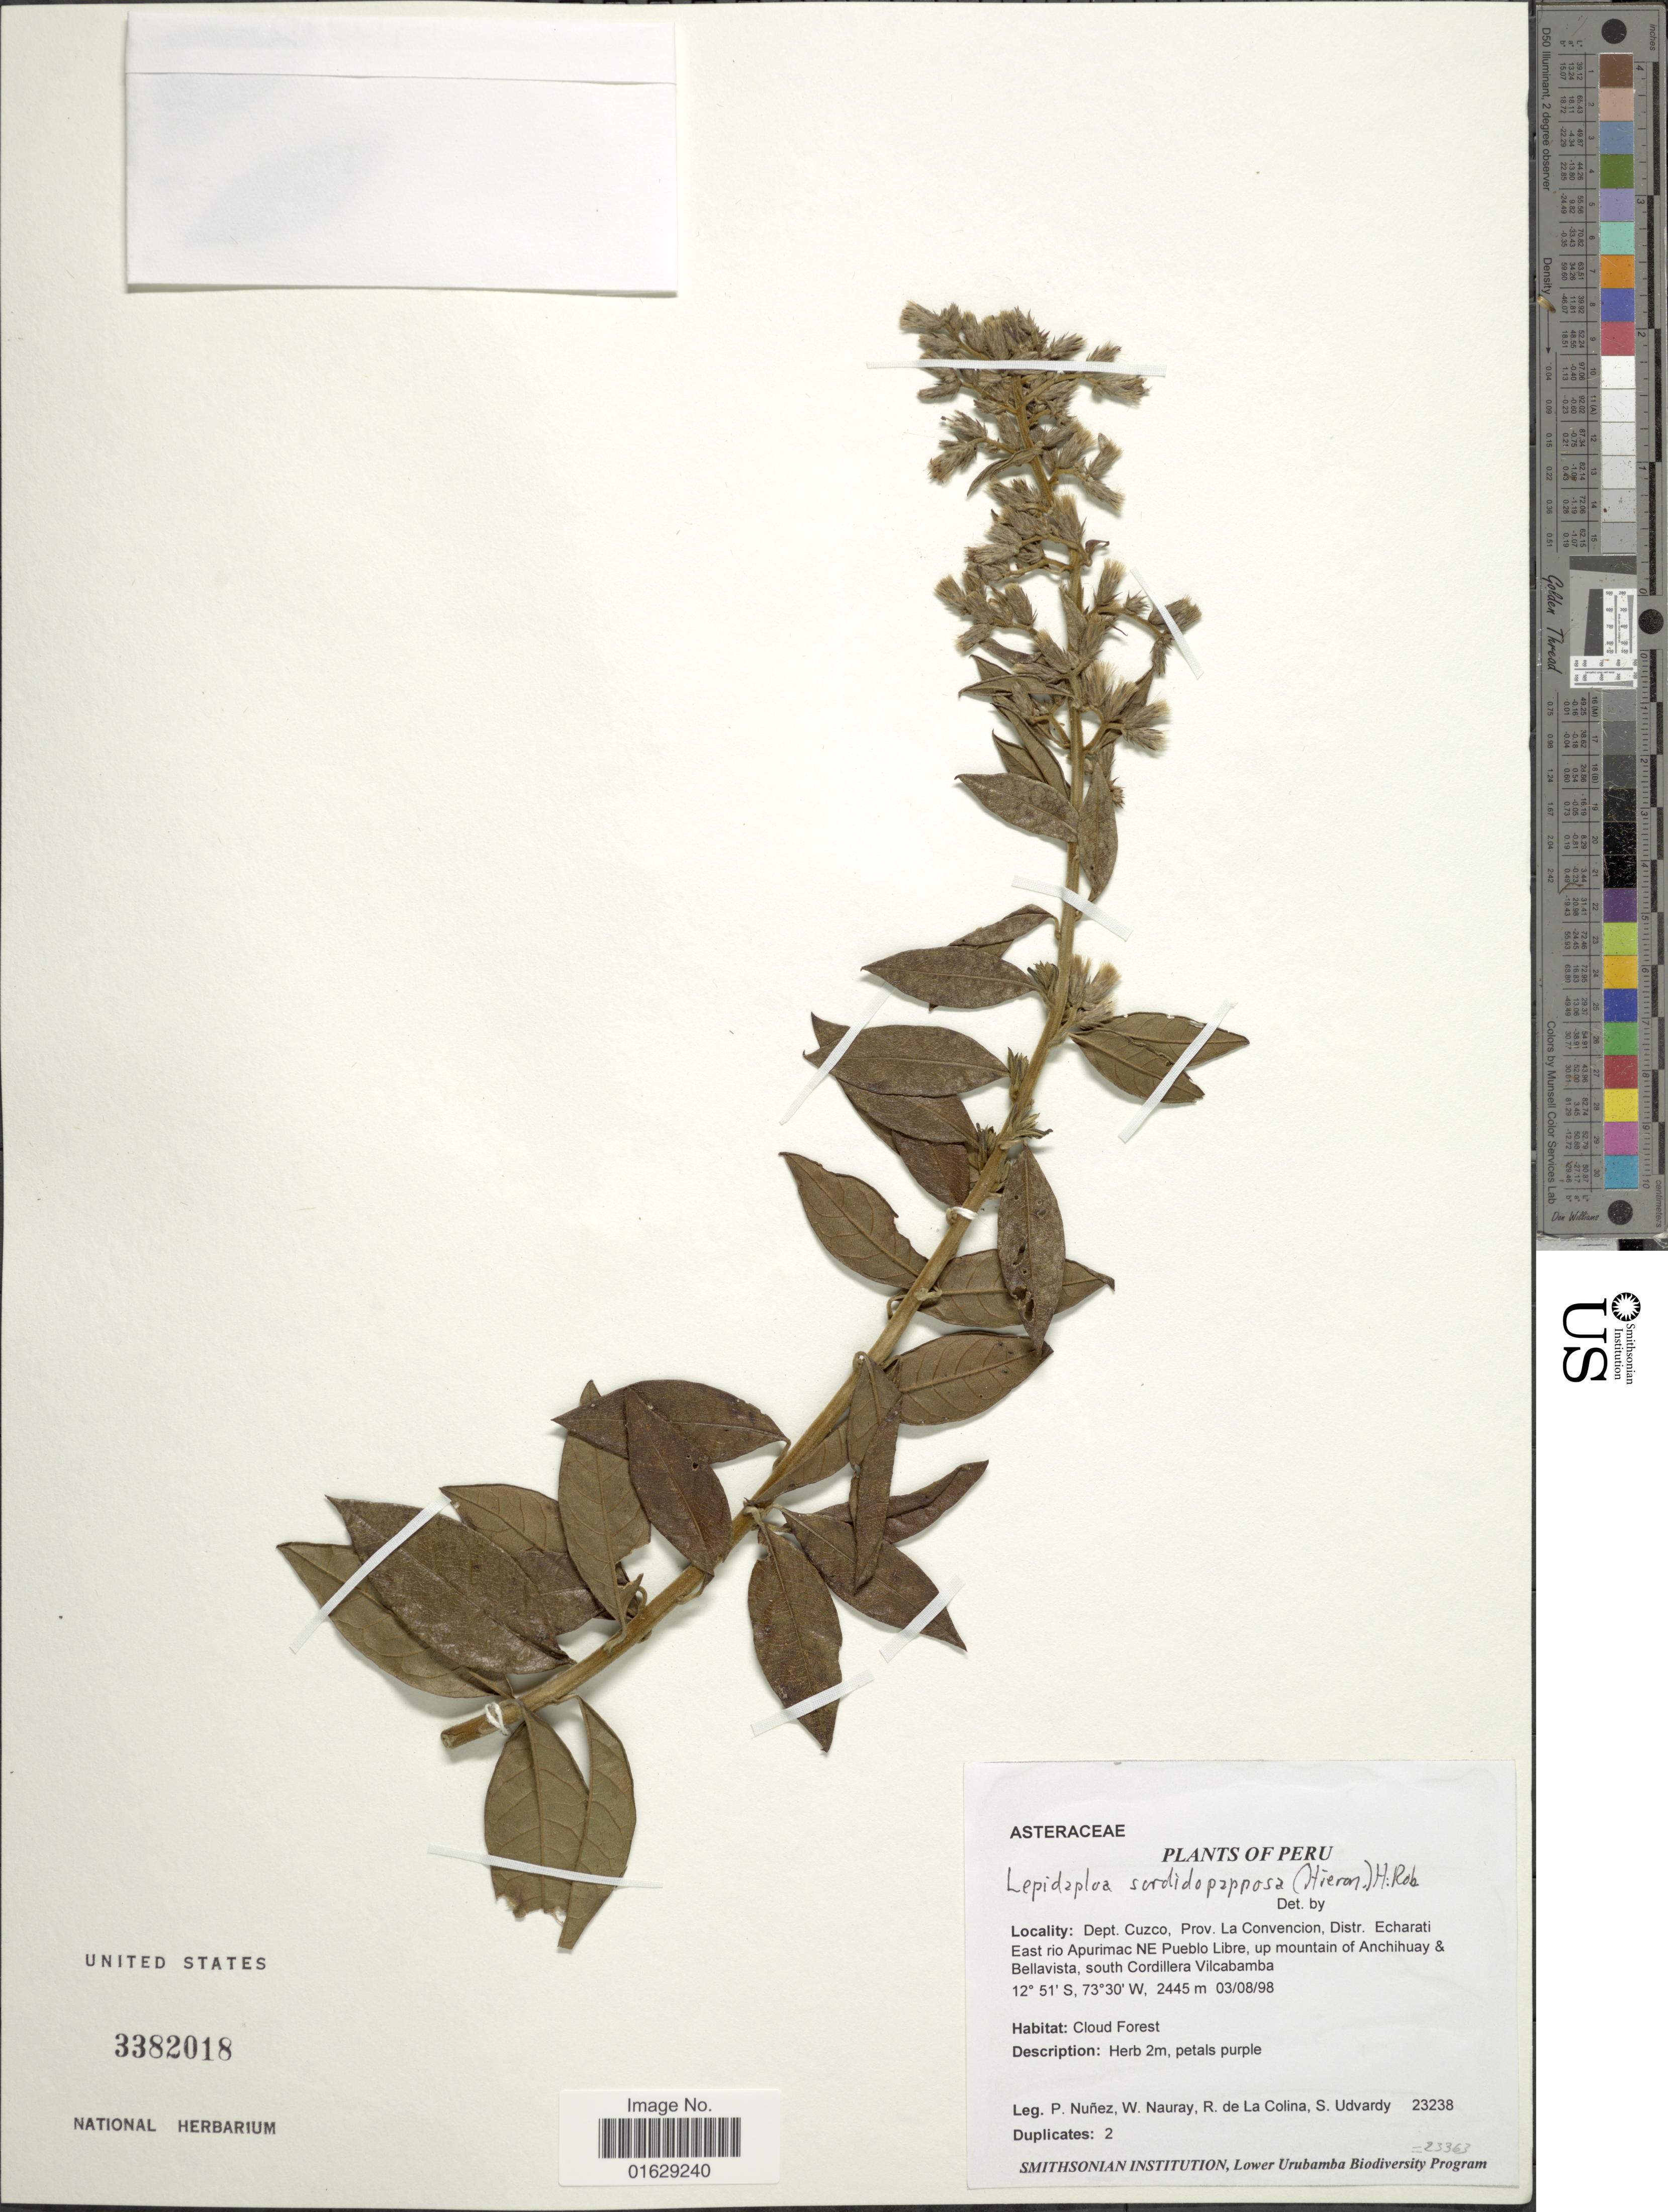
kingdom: Plantae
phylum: Tracheophyta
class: Magnoliopsida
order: Asterales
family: Asteraceae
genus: Lepidaploa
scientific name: Lepidaploa sordidopapposa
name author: (Hieron.) H. Rob.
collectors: P. Nuñez V., W. Nauray, R. de La Colina & S. Udvardy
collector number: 23238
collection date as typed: Transcribed d/m/y: 3/8/98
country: Peru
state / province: Cusco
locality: Dept. Cuzco. Prov. La Convencion, Distr. Echarati, East rio Apurimac NE Pueblo Libre, up mountain of Anchihuay & Bellavista, south Cordillera Vilcabamba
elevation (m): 2445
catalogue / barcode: US 3382018